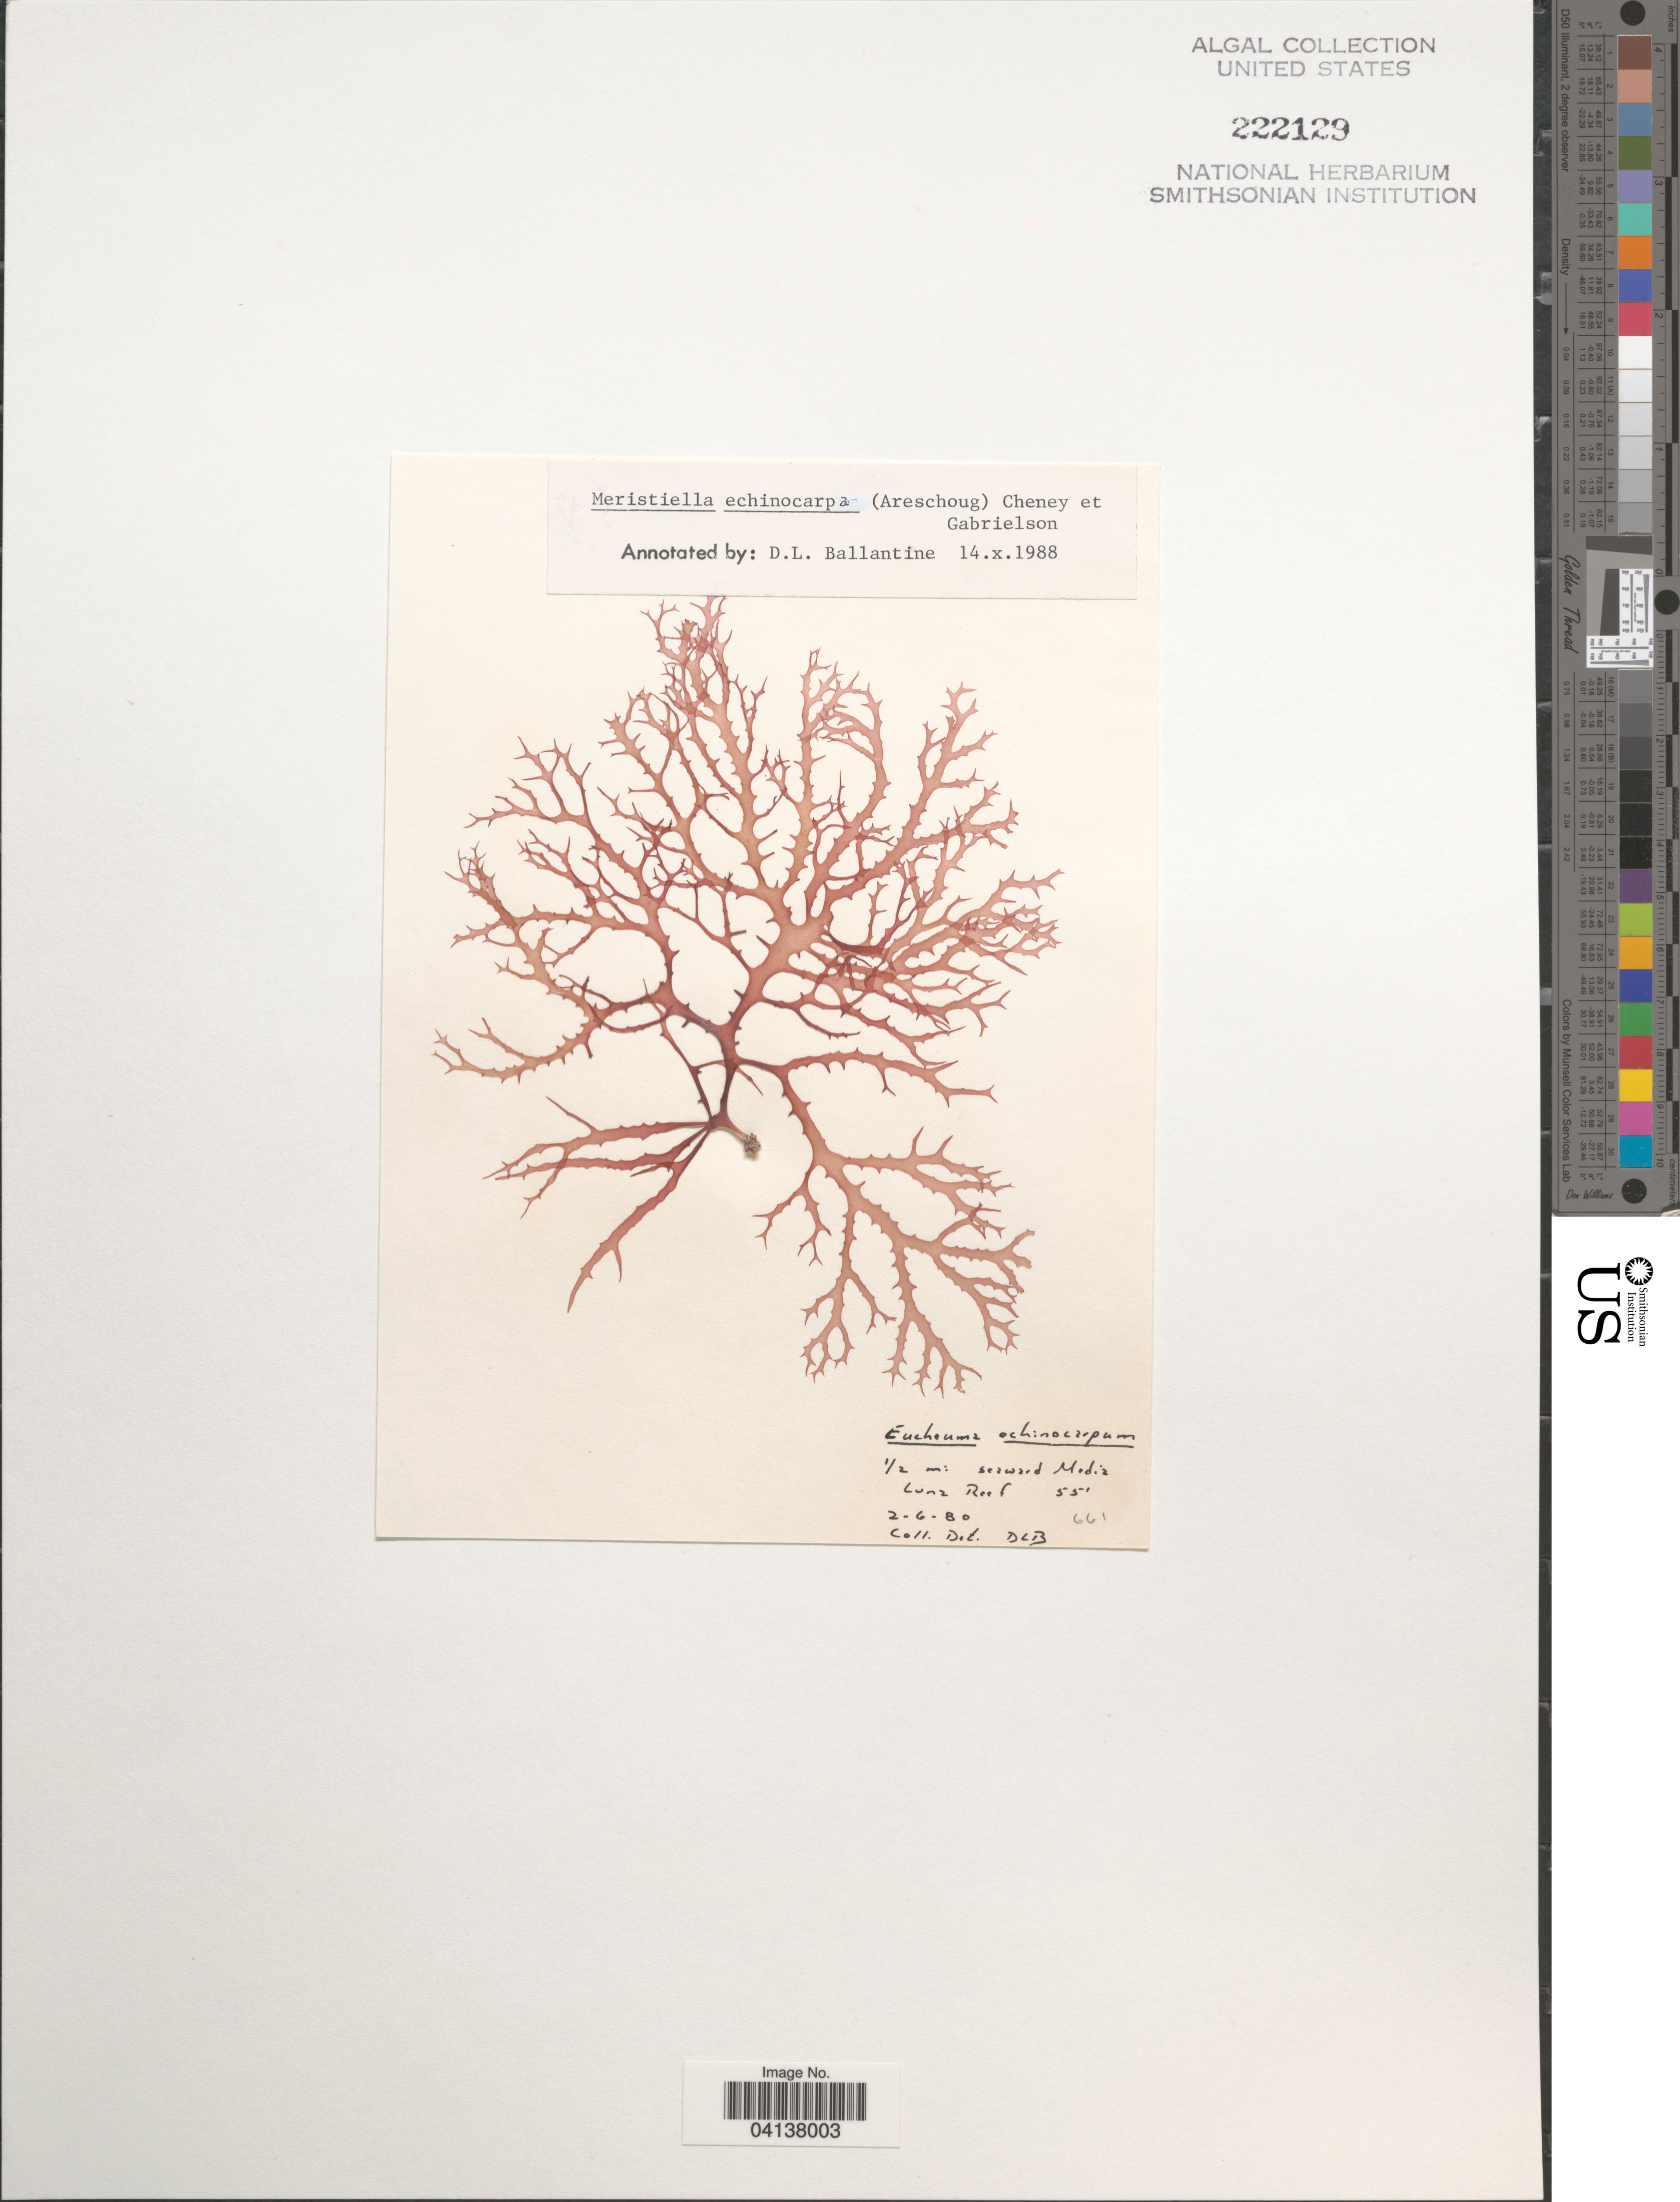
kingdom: Plantae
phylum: Rhodophyta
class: Florideophyceae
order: Gigartinales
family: Solieriaceae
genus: Meristotheca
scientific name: Meristotheca gelidium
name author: (J. Agardh) E.J. Faye & Masuda in E.J. Faye et al.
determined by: Algae name updating Project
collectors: D. L. B.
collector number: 661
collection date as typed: Transcribed d/m/y: 2/6/80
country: Puerto Rico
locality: ½ mi seaward Media Luna Reef.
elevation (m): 17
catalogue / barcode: US 222129